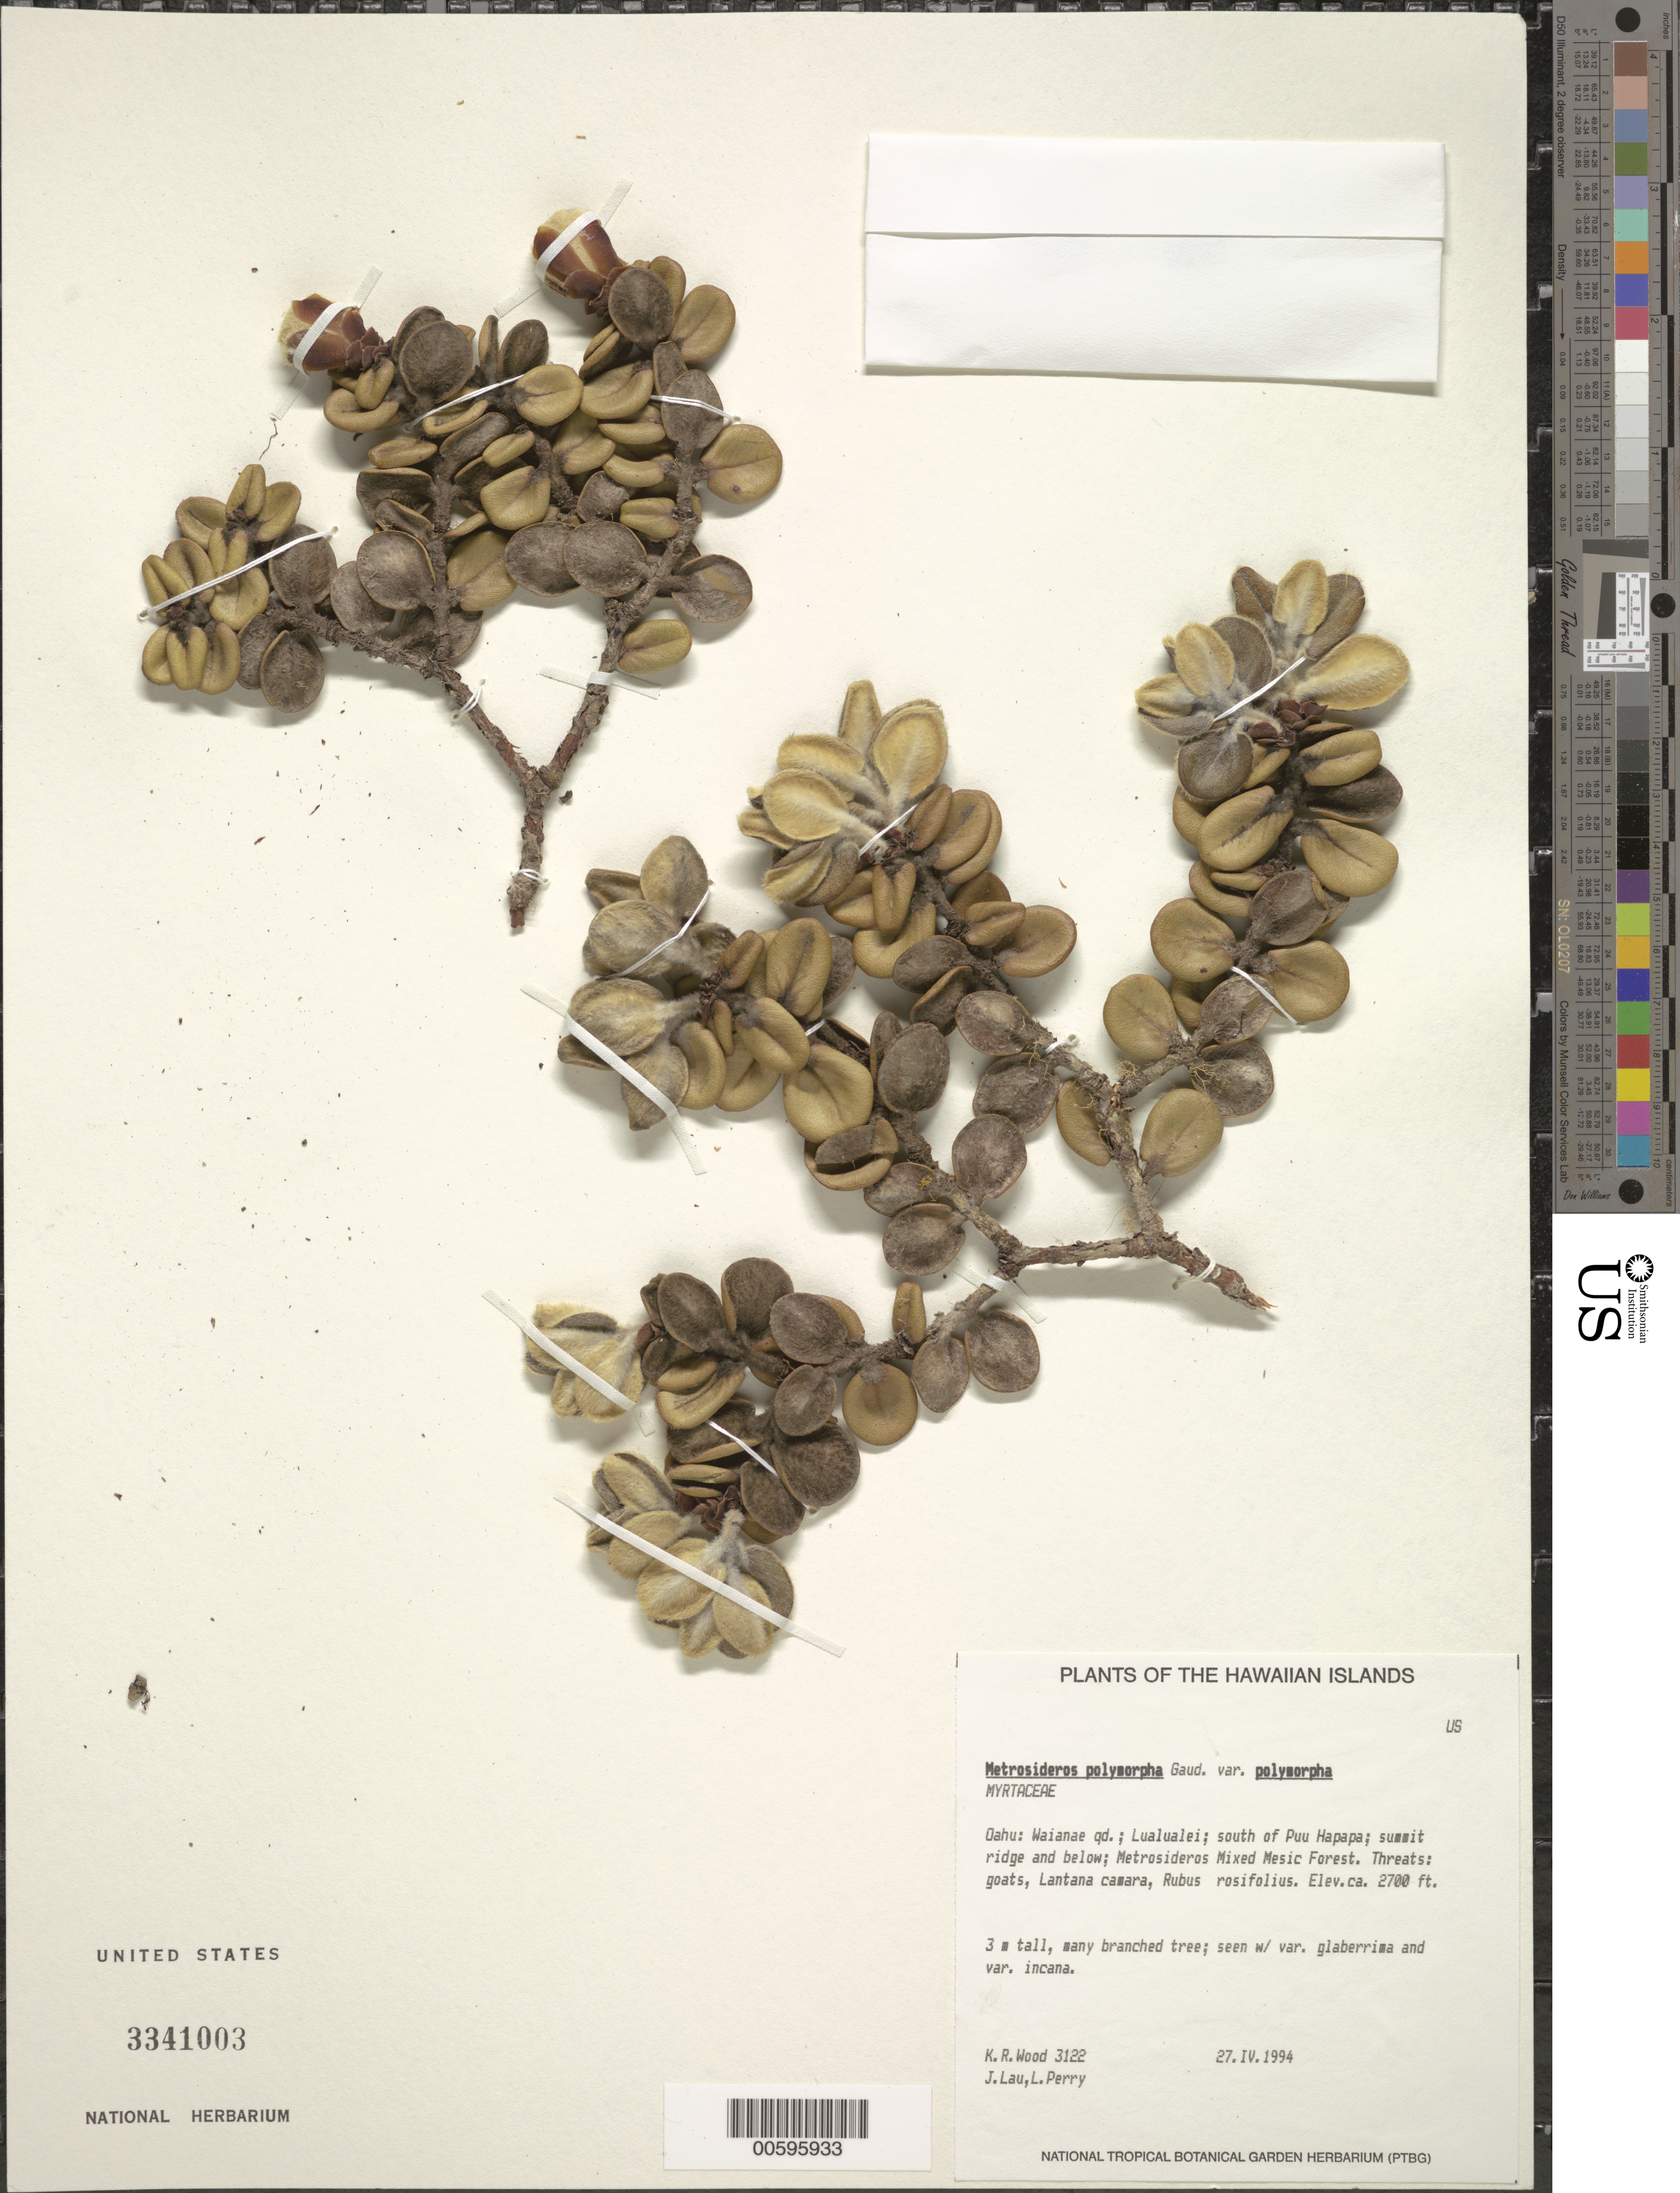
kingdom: Plantae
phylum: Tracheophyta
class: Magnoliopsida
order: Myrtales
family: Myrtaceae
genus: Metrosideros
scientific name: Metrosideros polymorpha var. polymorpha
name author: Gaudich.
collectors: K. R. Wood, J. Lau & L. Perry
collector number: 3122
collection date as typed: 27 Apr 1994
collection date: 1994-04-27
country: United States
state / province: Hawaii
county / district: Honolulu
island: Oahu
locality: Waianae qd.; Lualualei; S of Puu Hapapa; summit ridge and below.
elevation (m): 823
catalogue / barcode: US 3341003